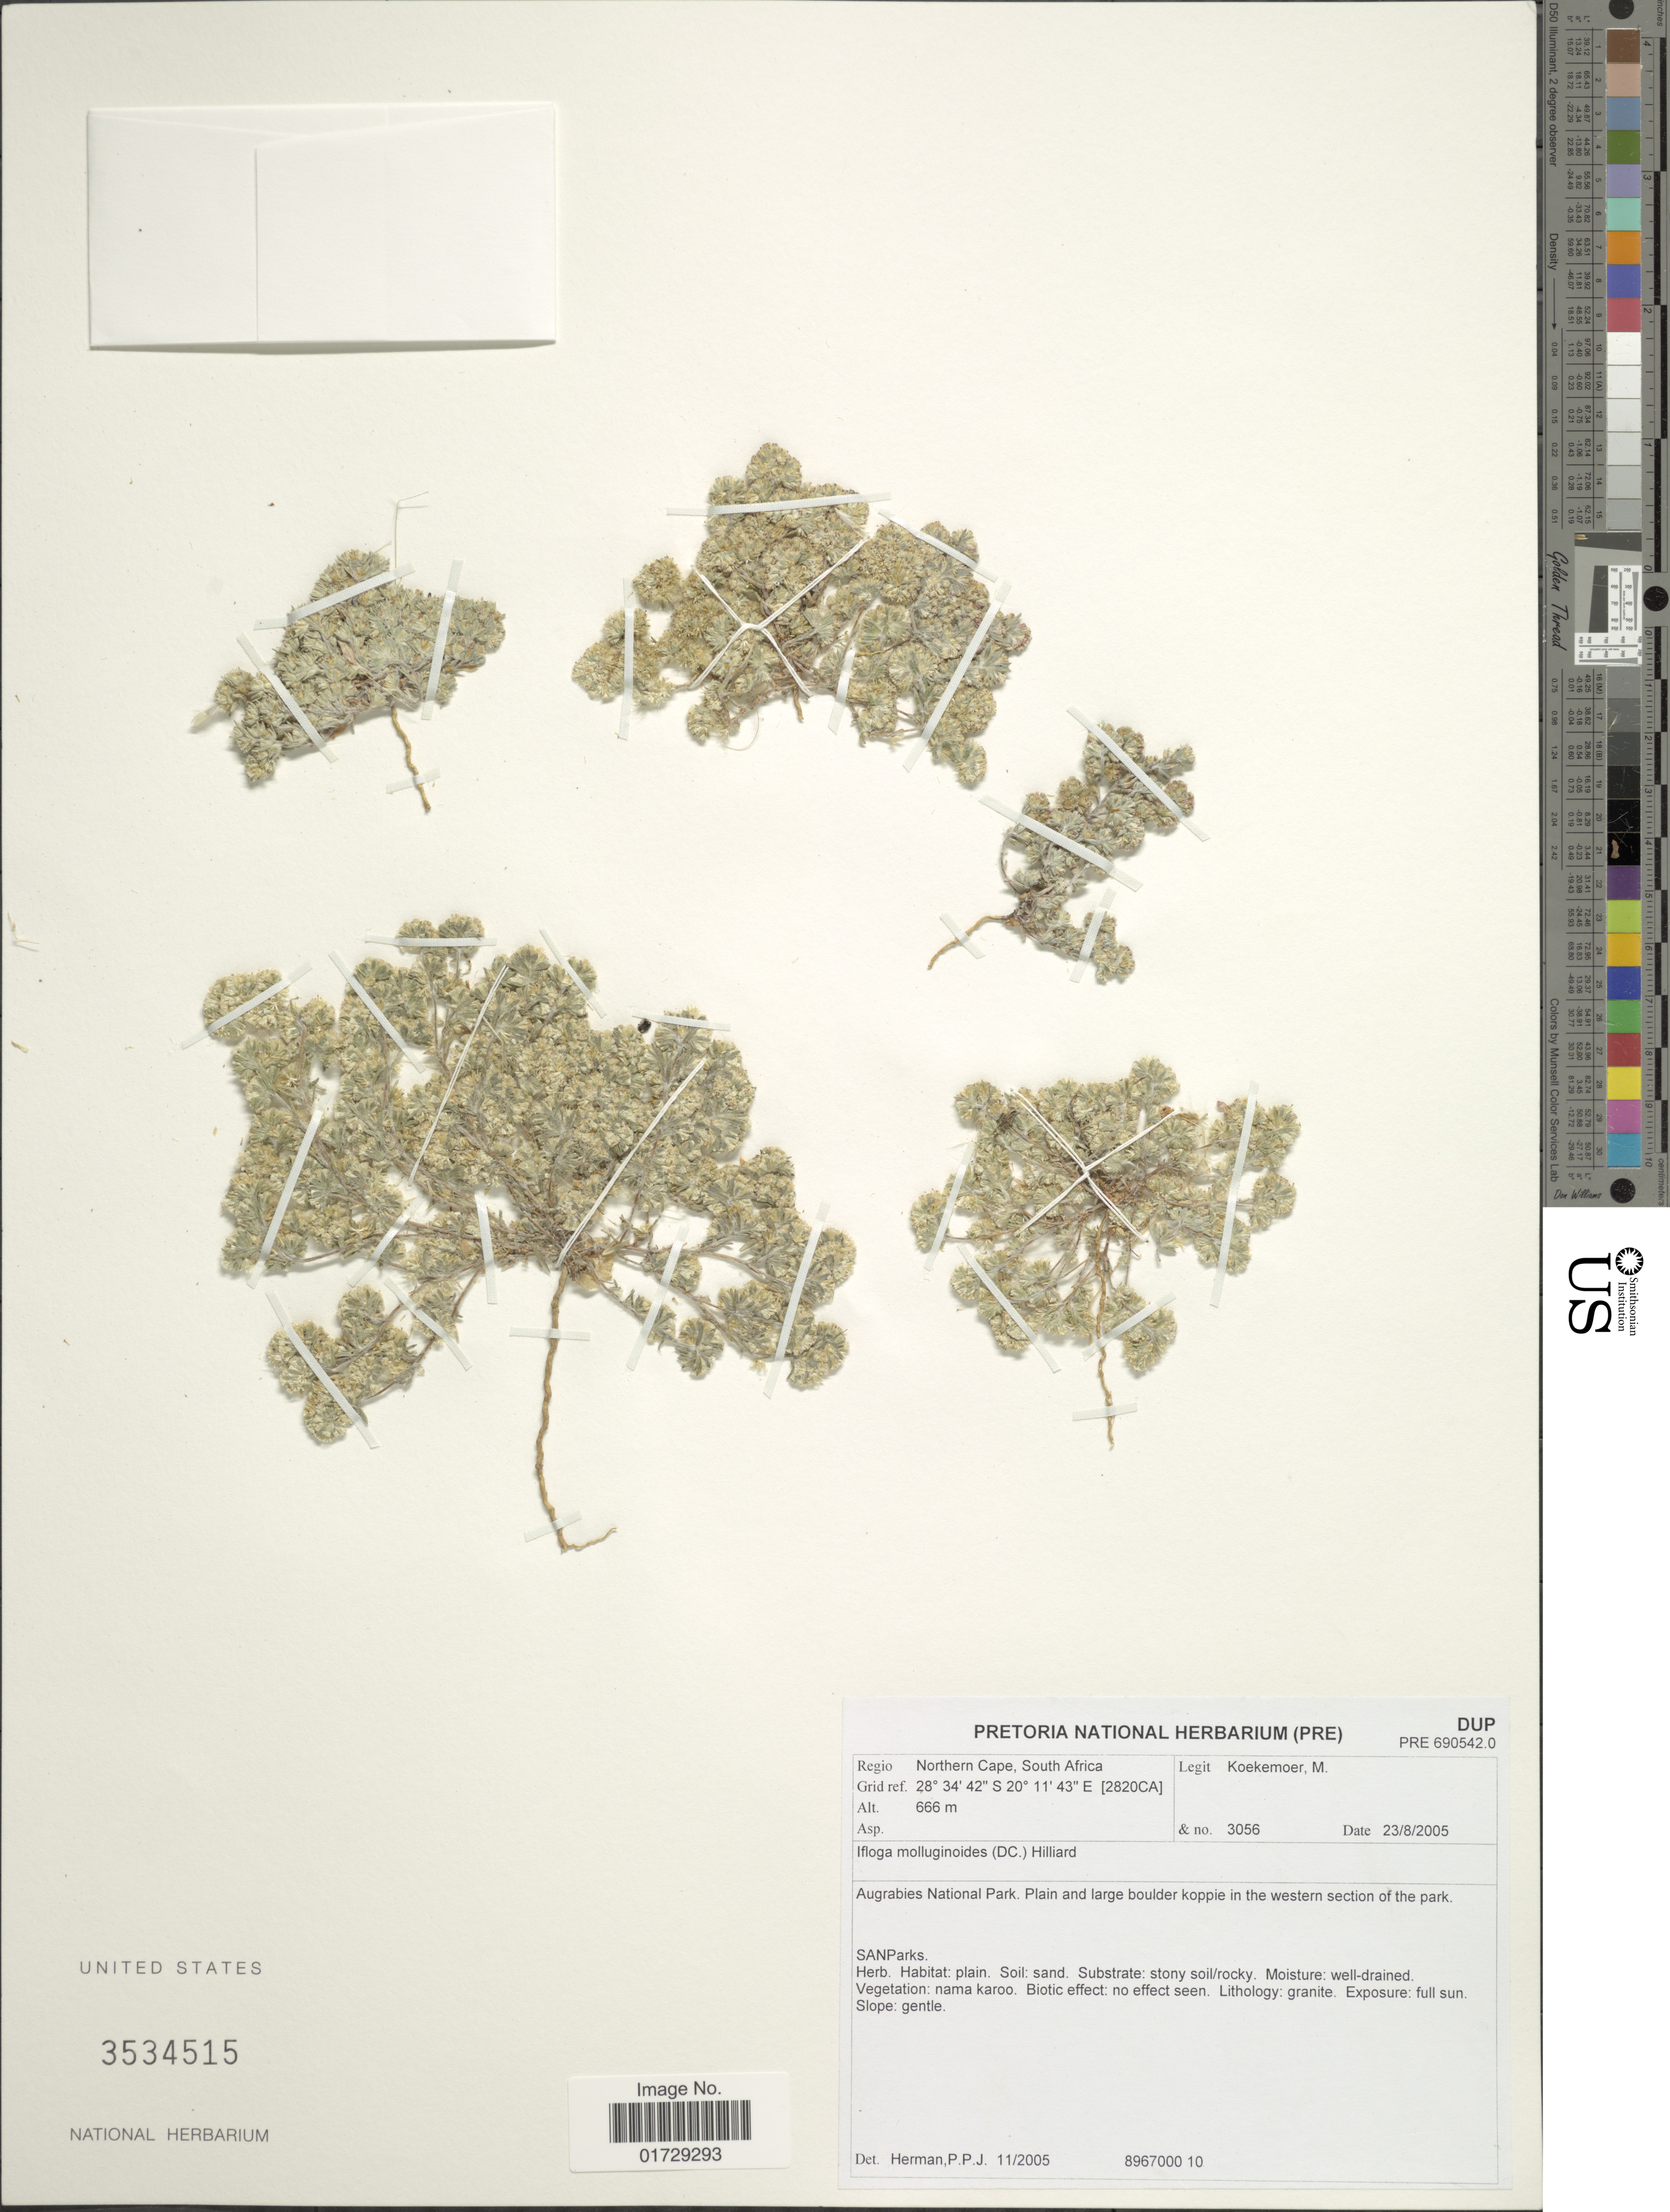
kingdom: Plantae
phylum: Tracheophyta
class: Magnoliopsida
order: Asterales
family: Asteraceae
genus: Ifloga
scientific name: Ifloga molluginoides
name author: (DC.) Hilliard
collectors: M. Koekemoer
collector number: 3056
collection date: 2005-08-23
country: South Africa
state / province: Northern Cape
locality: Augrabies National Park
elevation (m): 666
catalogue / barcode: US 3534515